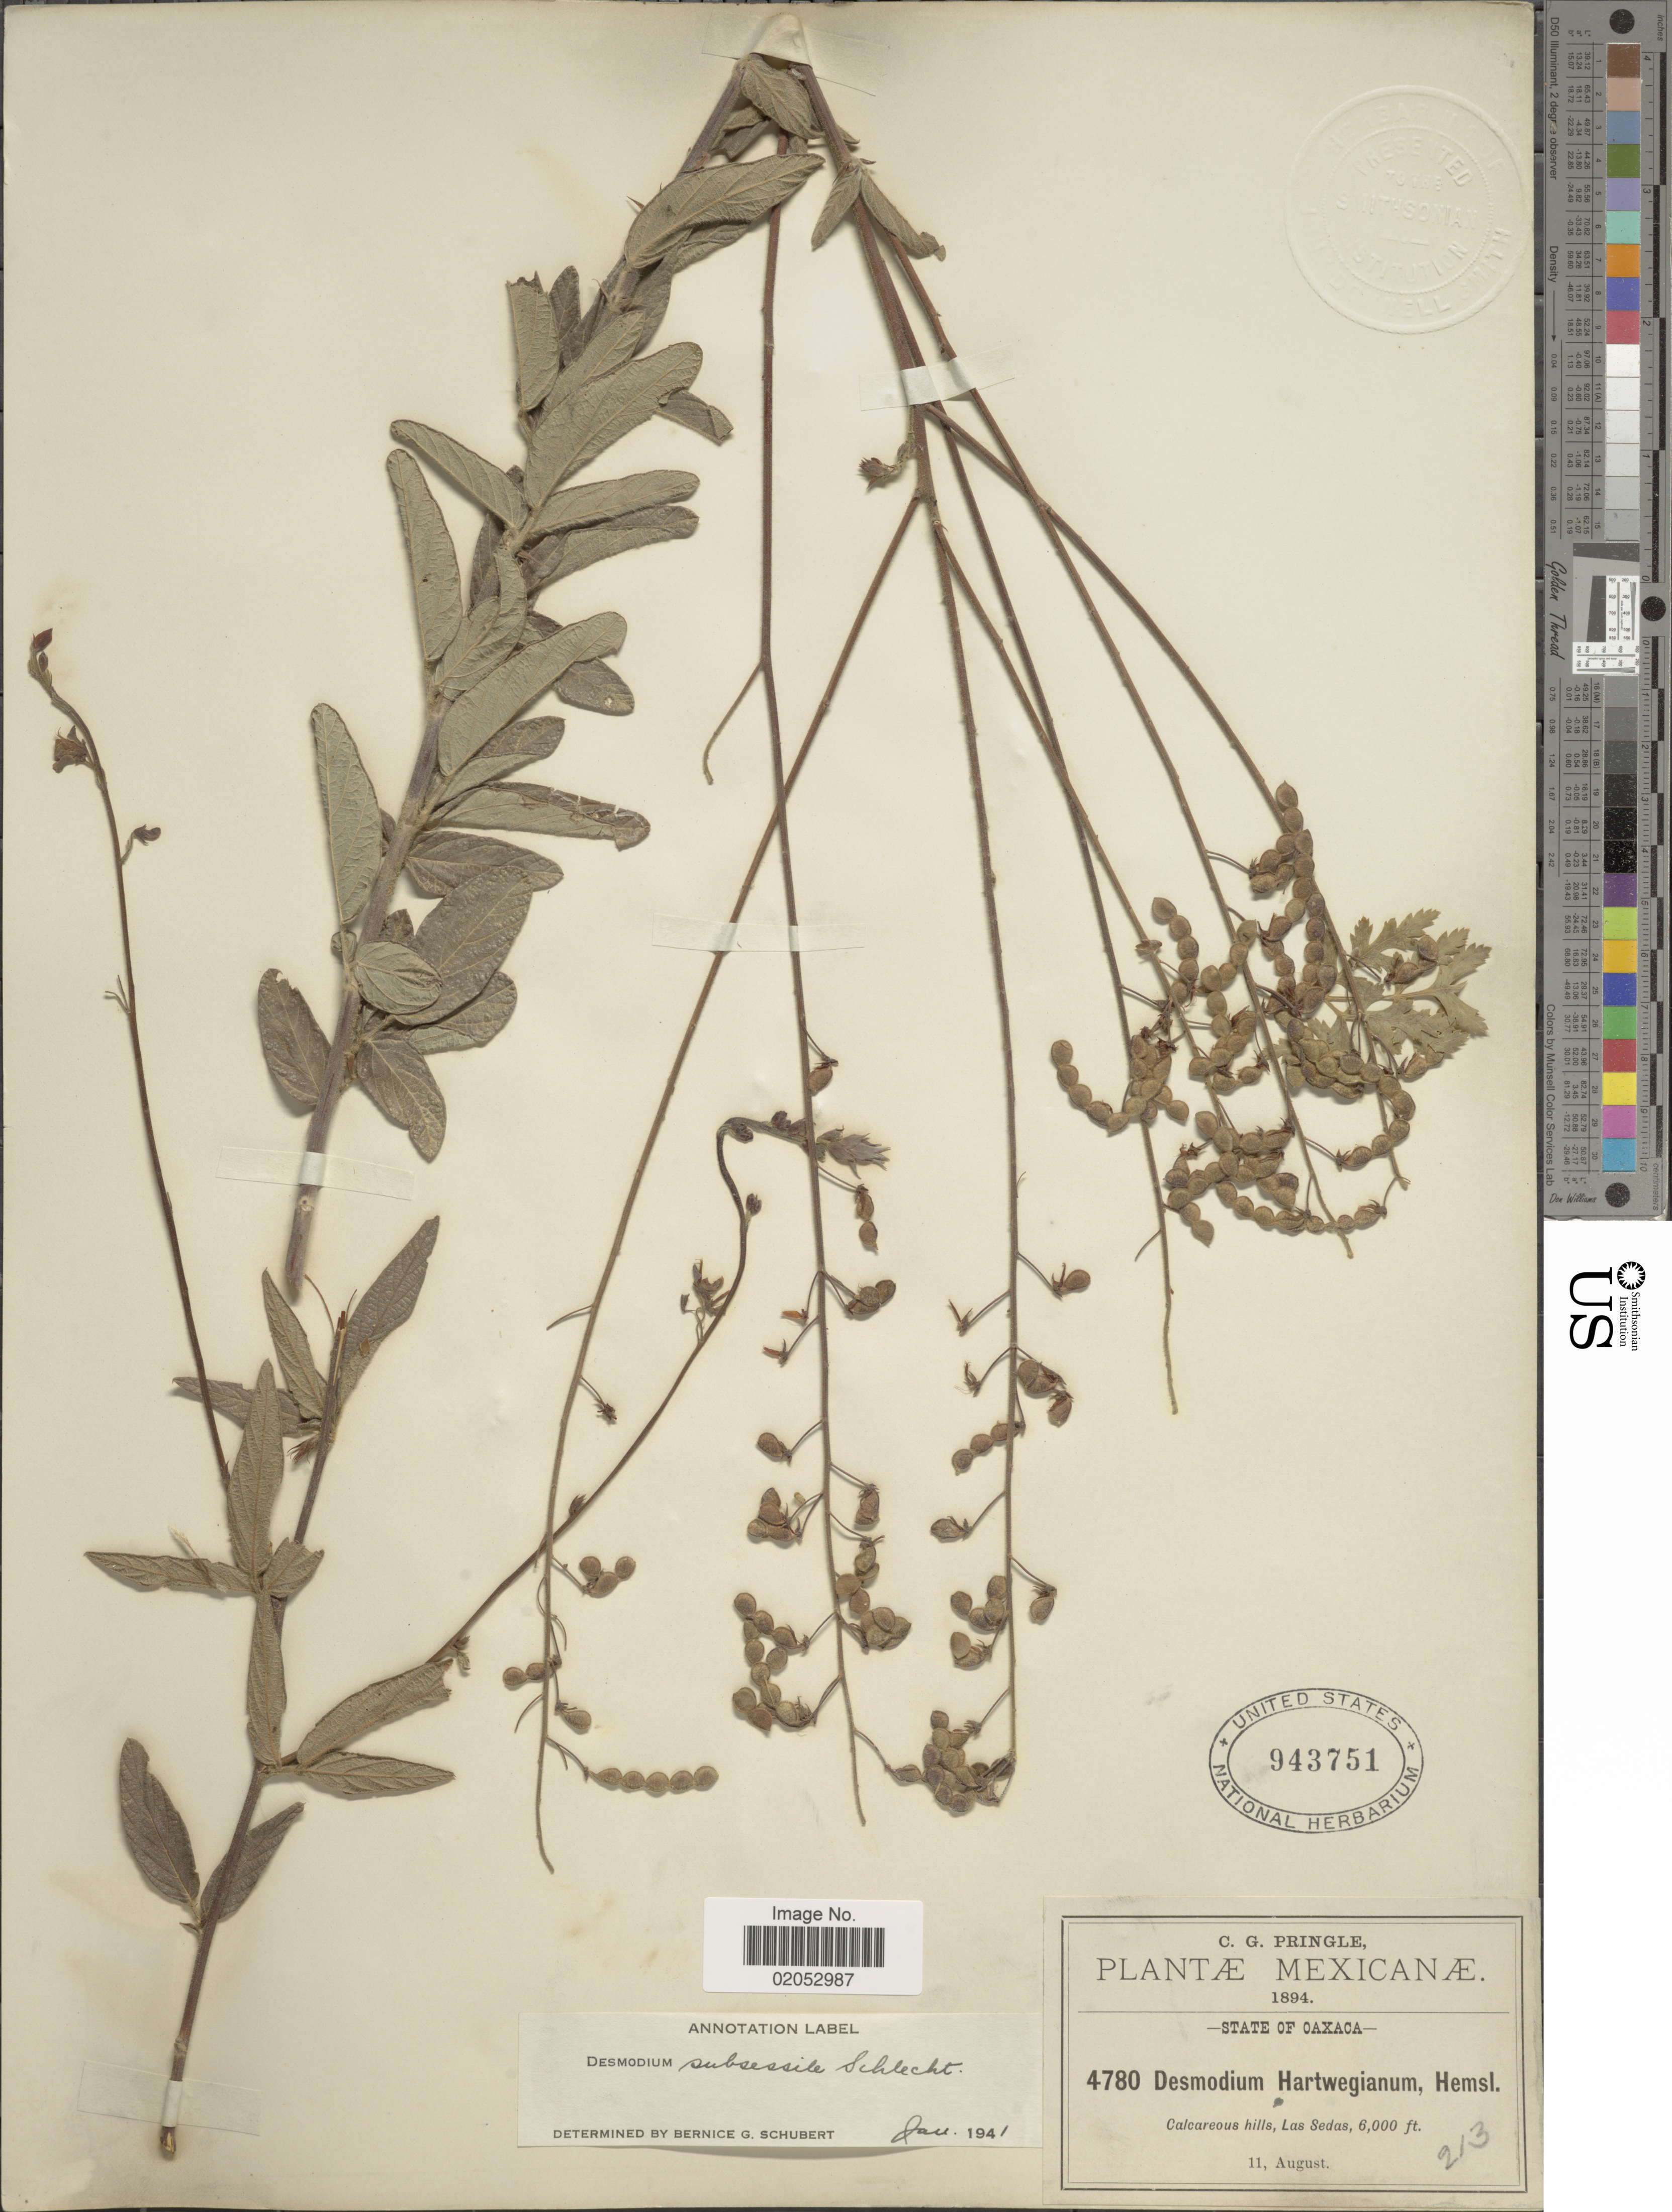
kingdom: Plantae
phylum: Tracheophyta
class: Magnoliopsida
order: Fabales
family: Fabaceae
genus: Desmodium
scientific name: Desmodium subsessile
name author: Seaton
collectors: C. G. Pringle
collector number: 4780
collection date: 1894-08-11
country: Mexico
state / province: Oaxaca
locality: State of Oaxaca. Calcareous hills, Las Sedas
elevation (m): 1829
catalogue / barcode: US 943751